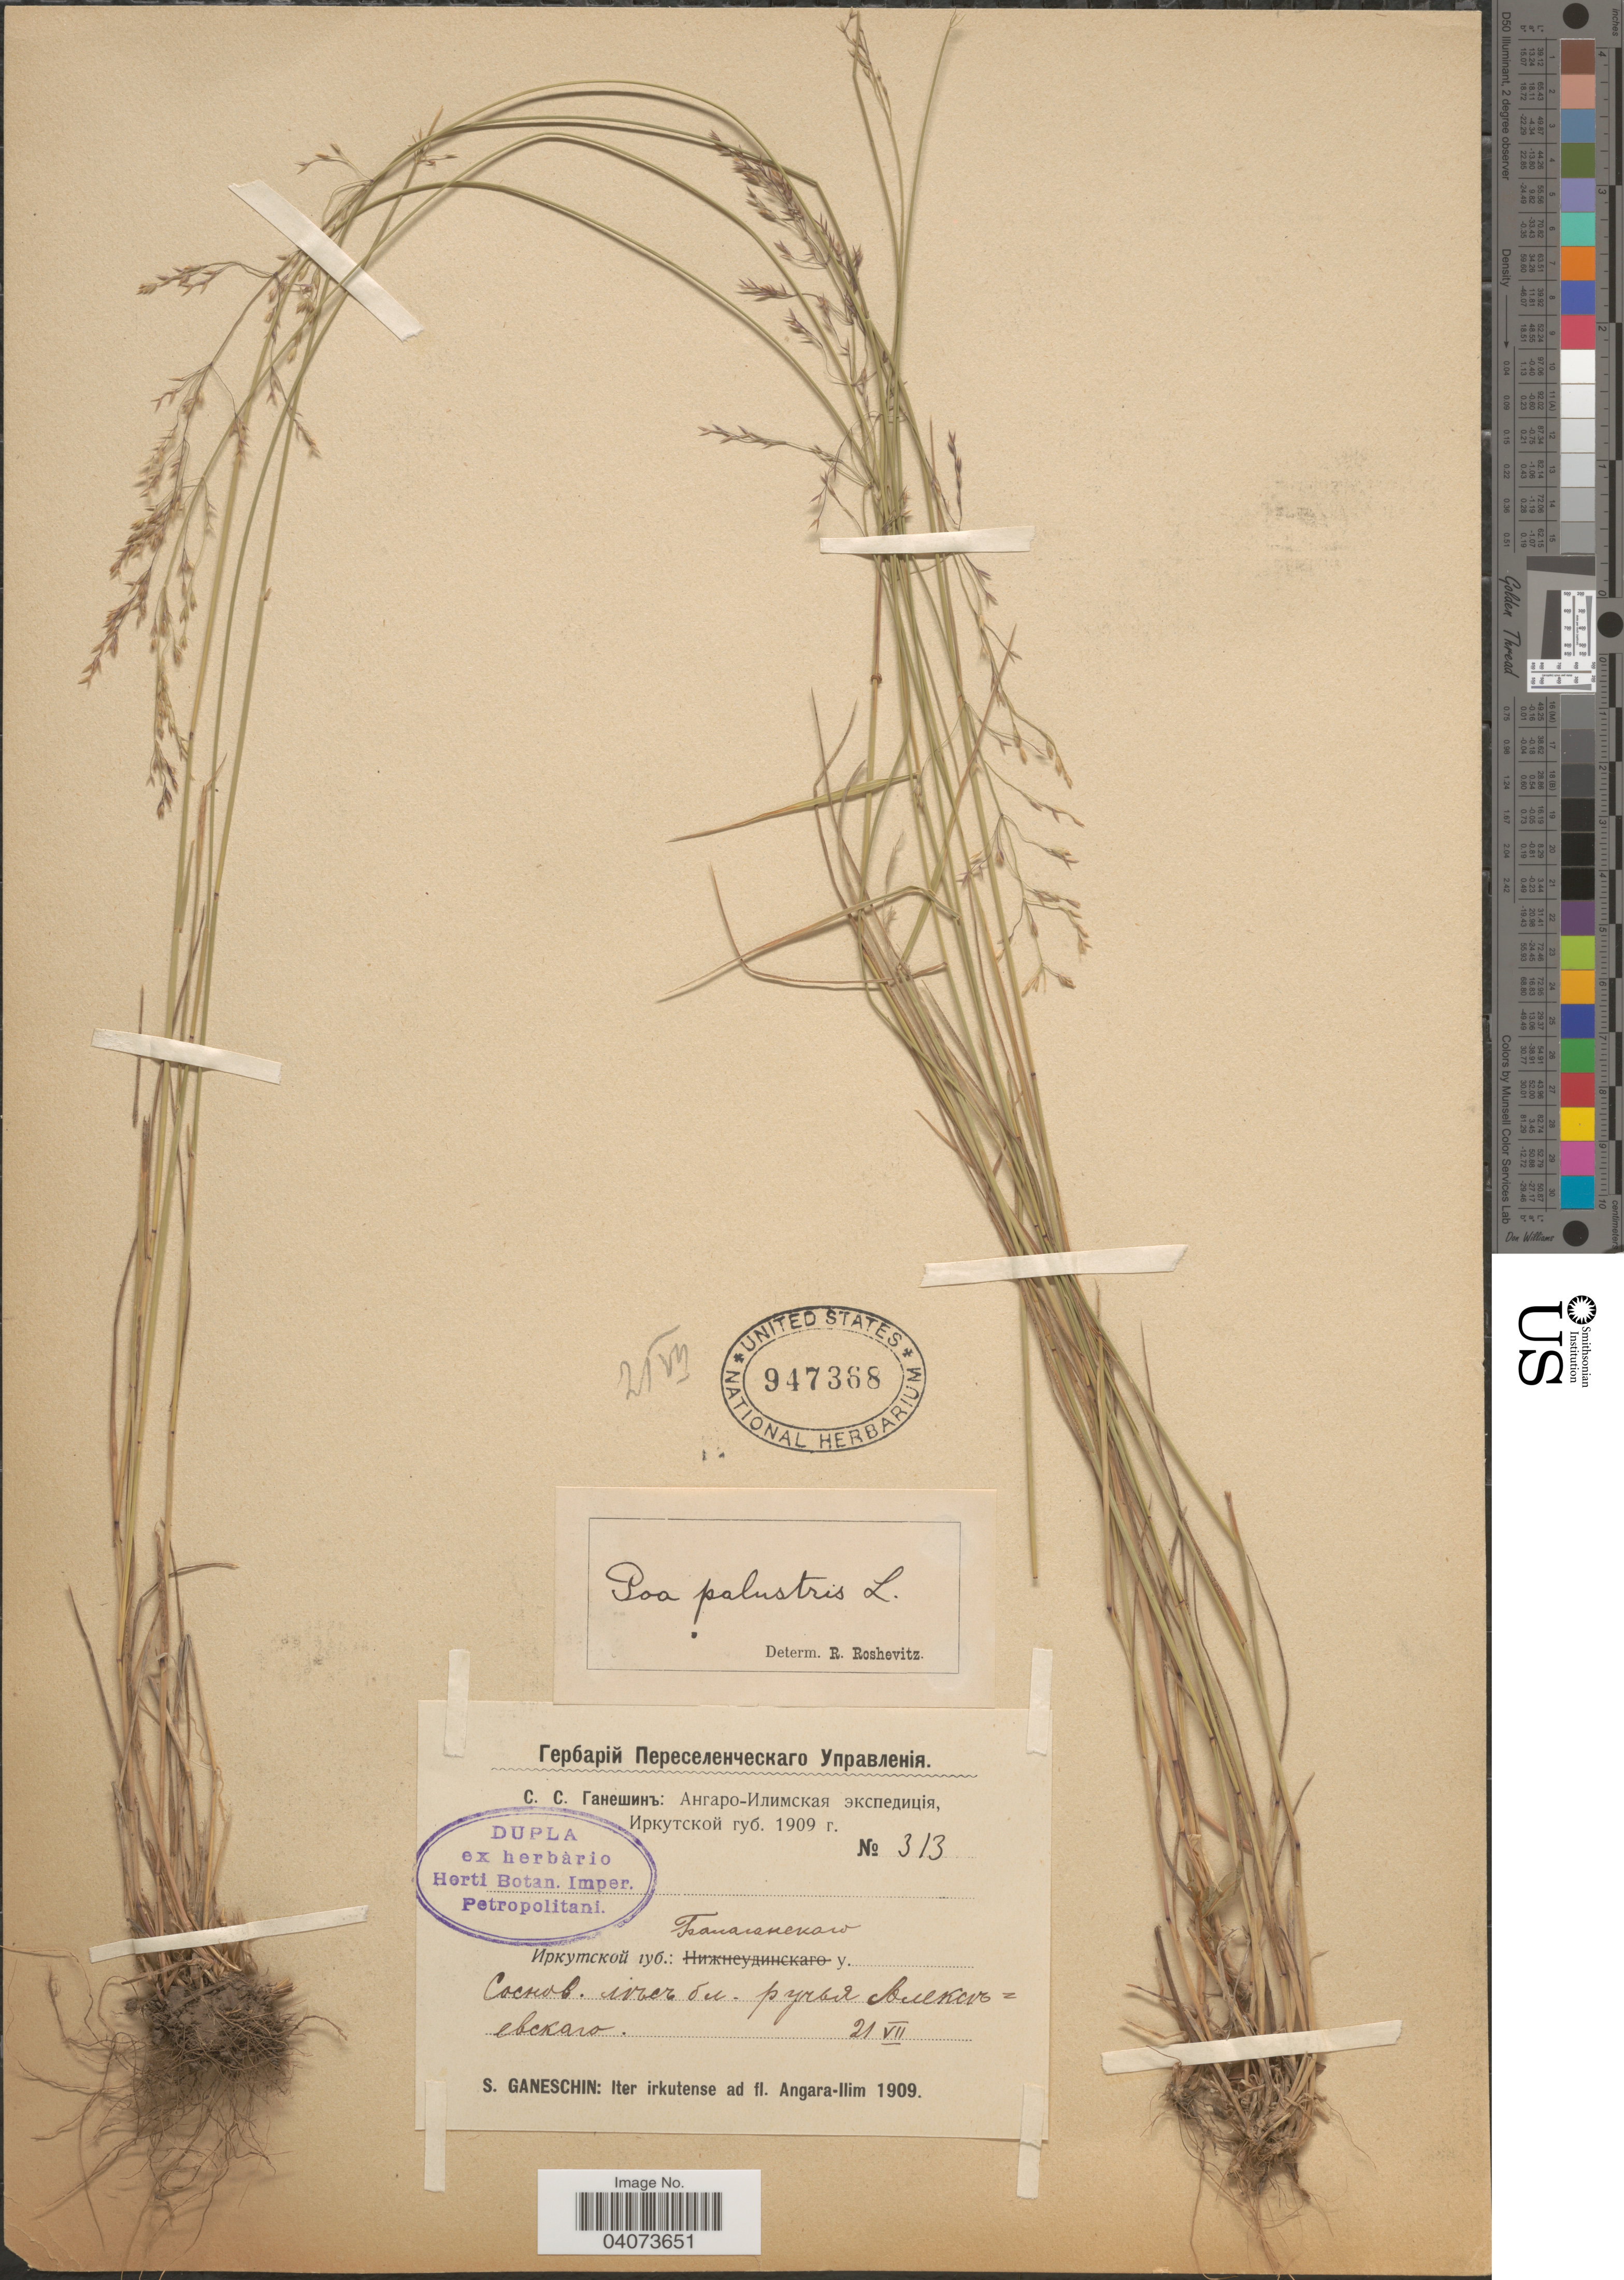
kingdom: Plantae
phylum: Tracheophyta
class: Liliopsida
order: Poales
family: Poaceae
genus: Poa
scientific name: Poa palustris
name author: L.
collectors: S. Ganeschin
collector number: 313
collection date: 1909-07-21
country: Russian Federation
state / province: Irkutsk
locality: Iter irkutense ad fl. Angara-llim. Near spring Alekseevskiy.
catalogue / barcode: US 947368